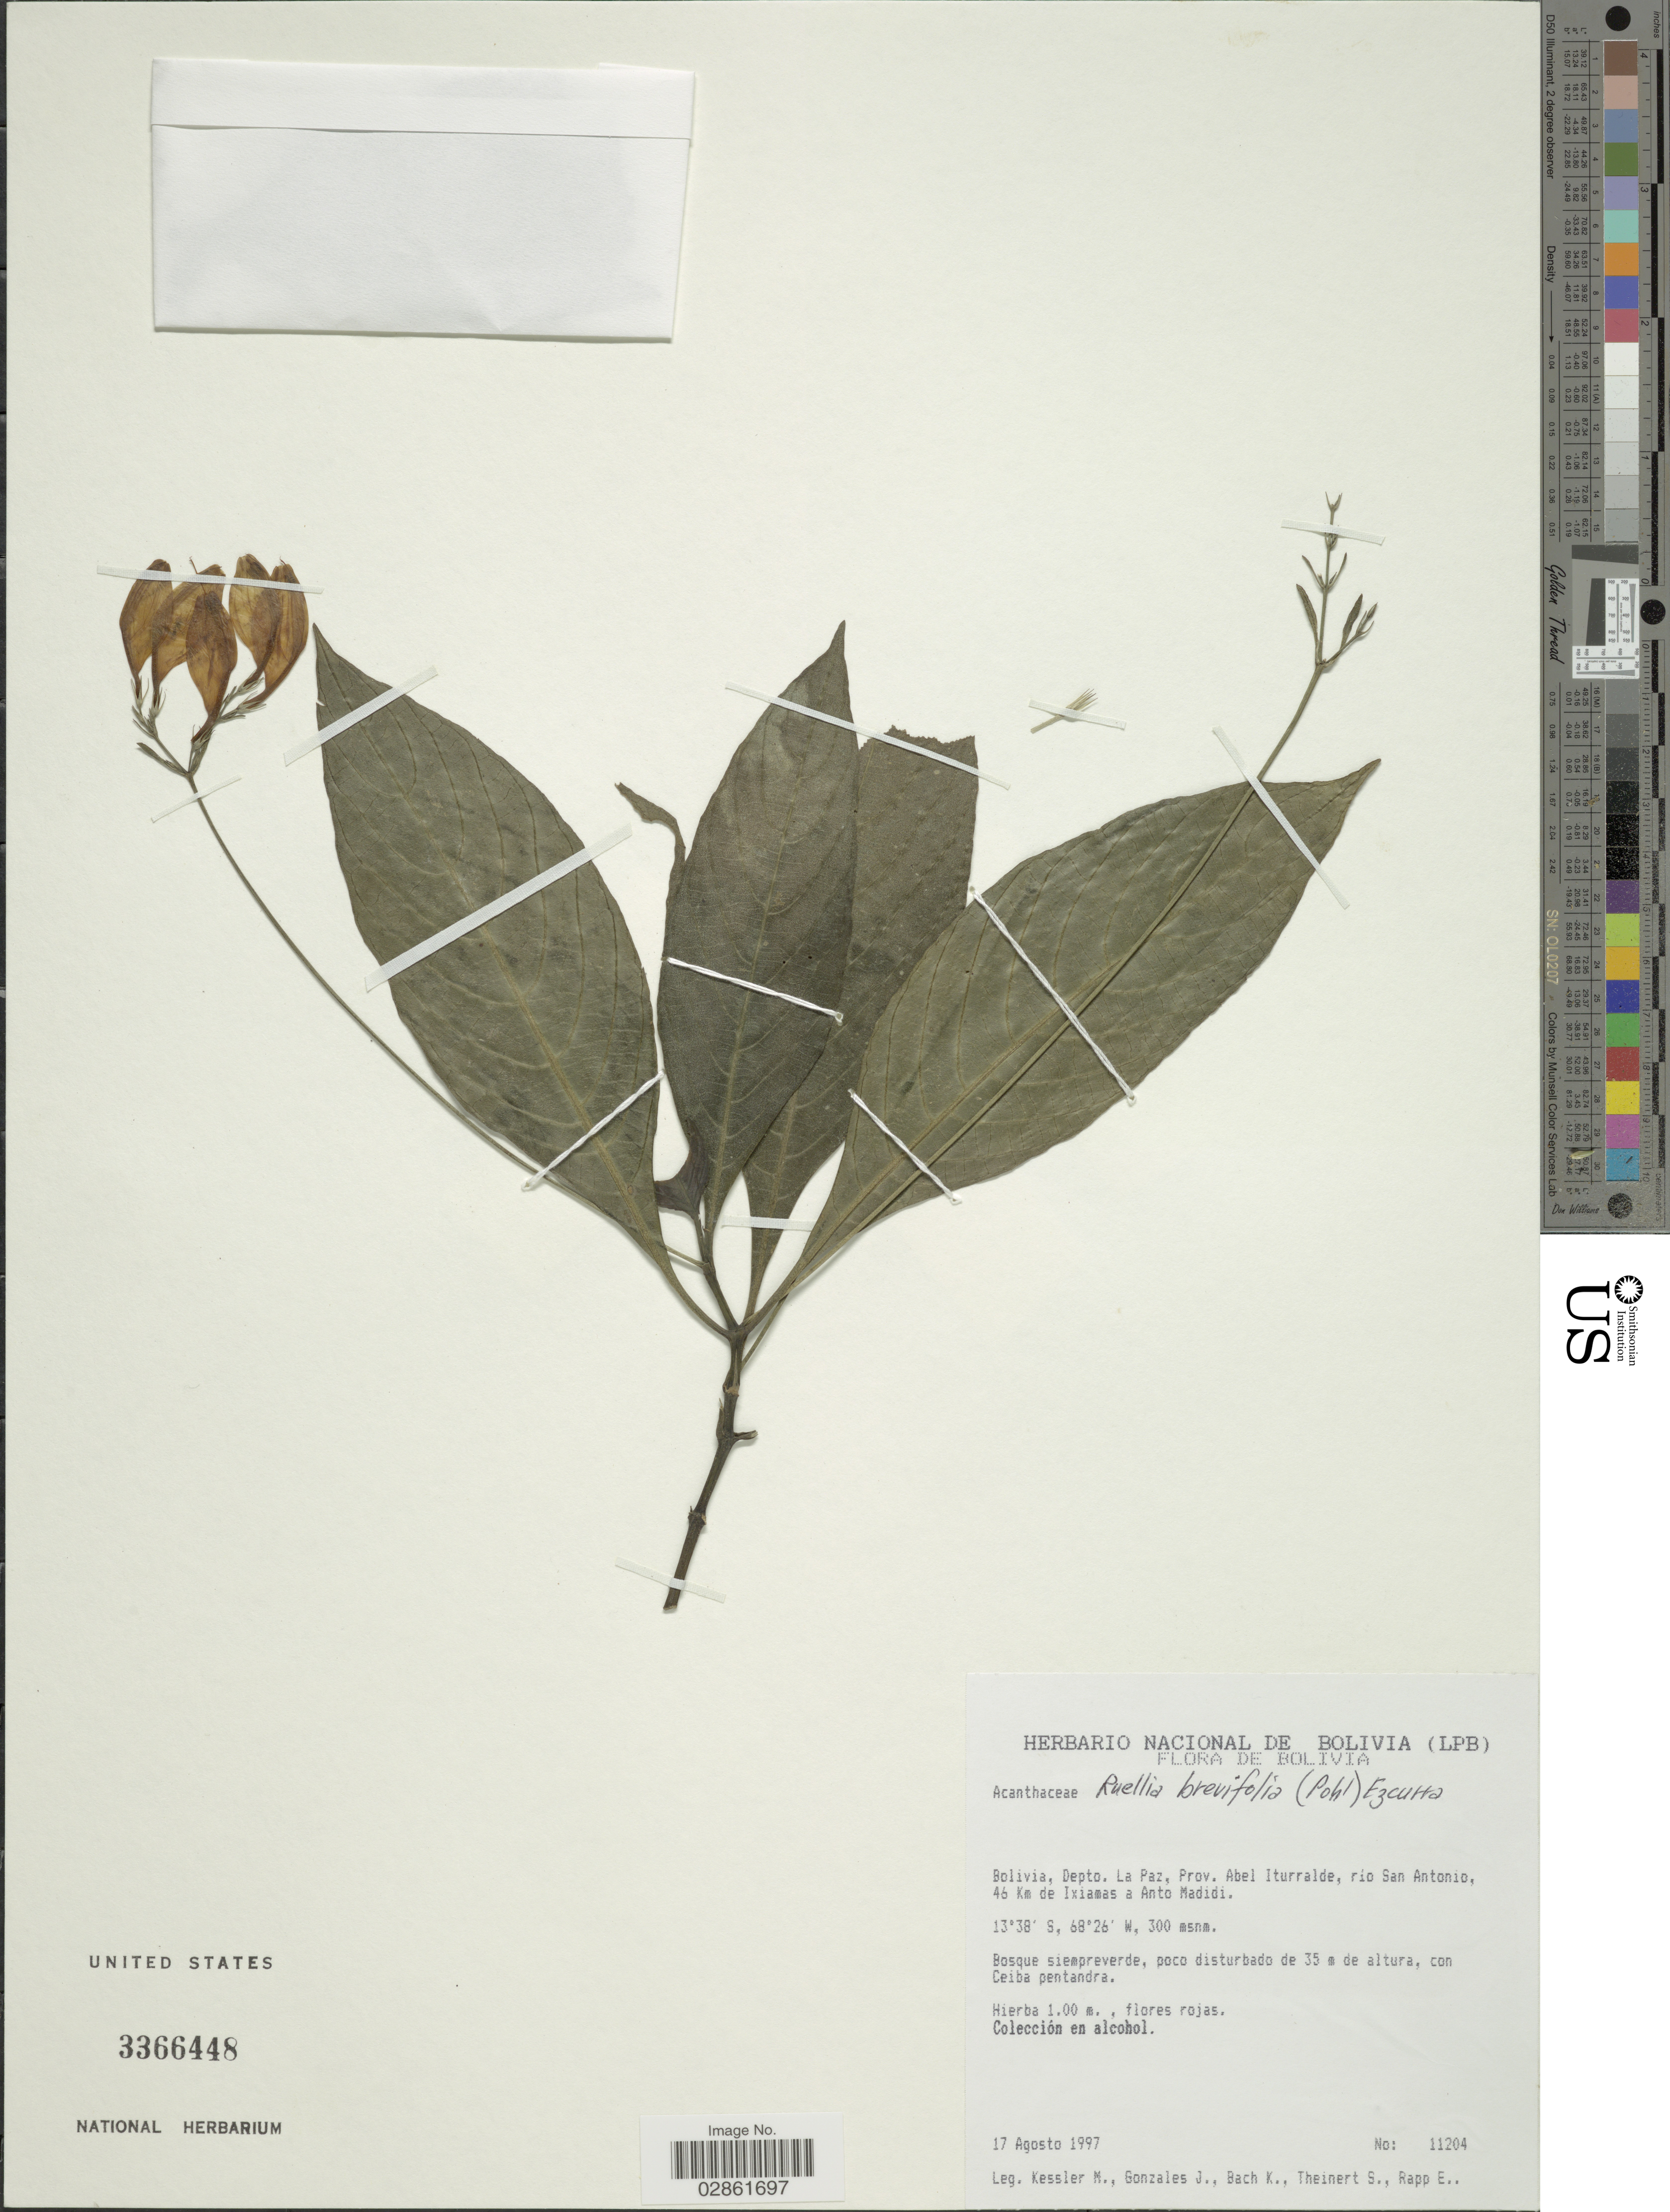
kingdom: Plantae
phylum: Tracheophyta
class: Magnoliopsida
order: Lamiales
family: Acanthaceae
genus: Ruellia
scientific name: Ruellia pearcei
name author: Rusby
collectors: M. Kessler, J. Gonzales, K. Bach, S. Theinert & E. Rapp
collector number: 11204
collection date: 1997-08-17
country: Bolivia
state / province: La Paz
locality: Depto. La Paz, Prov. Abel Iturralde, río San Antonio, 46 Km de Ixiamas a Anto Madidi.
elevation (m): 300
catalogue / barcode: US 3366448